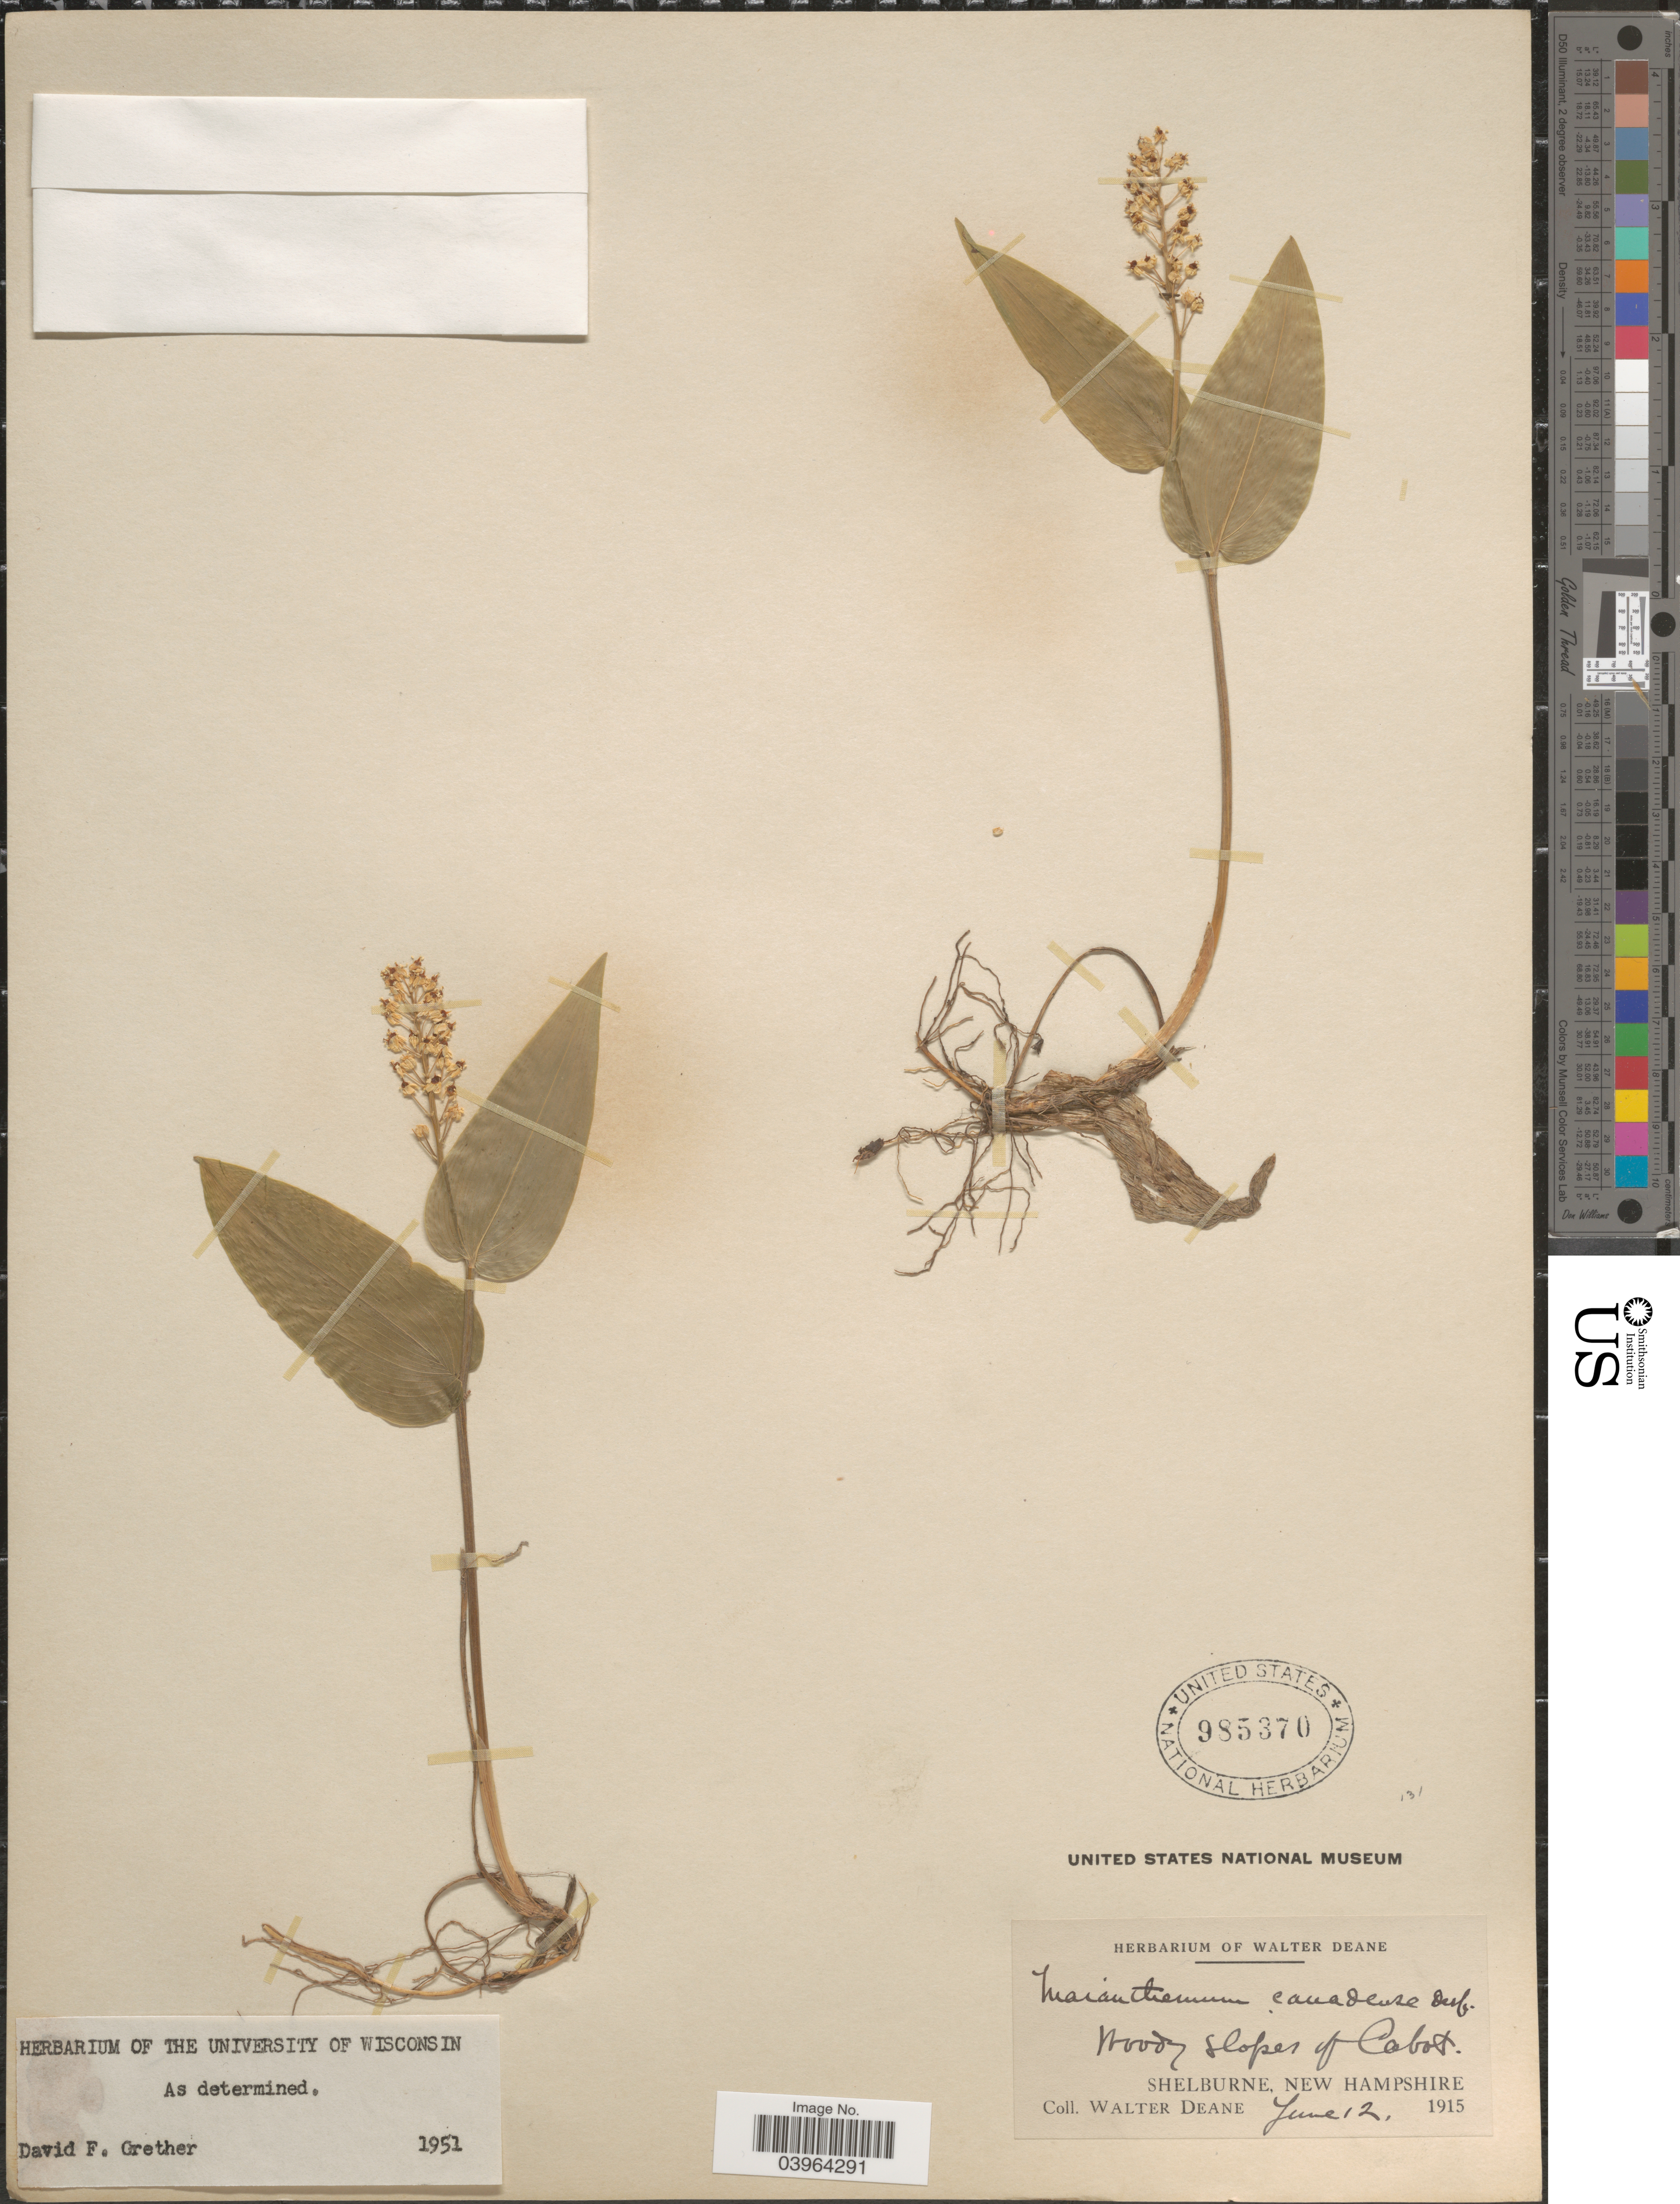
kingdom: Plantae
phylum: Tracheophyta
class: Liliopsida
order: Asparagales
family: Asparagaceae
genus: Maianthemum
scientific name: Maianthemum canadense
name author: Desf.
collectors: W. Deane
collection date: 1915-06-12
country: United States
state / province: New Hampshire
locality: Woody slopes of Cabot. Shelburne.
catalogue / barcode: US 985370